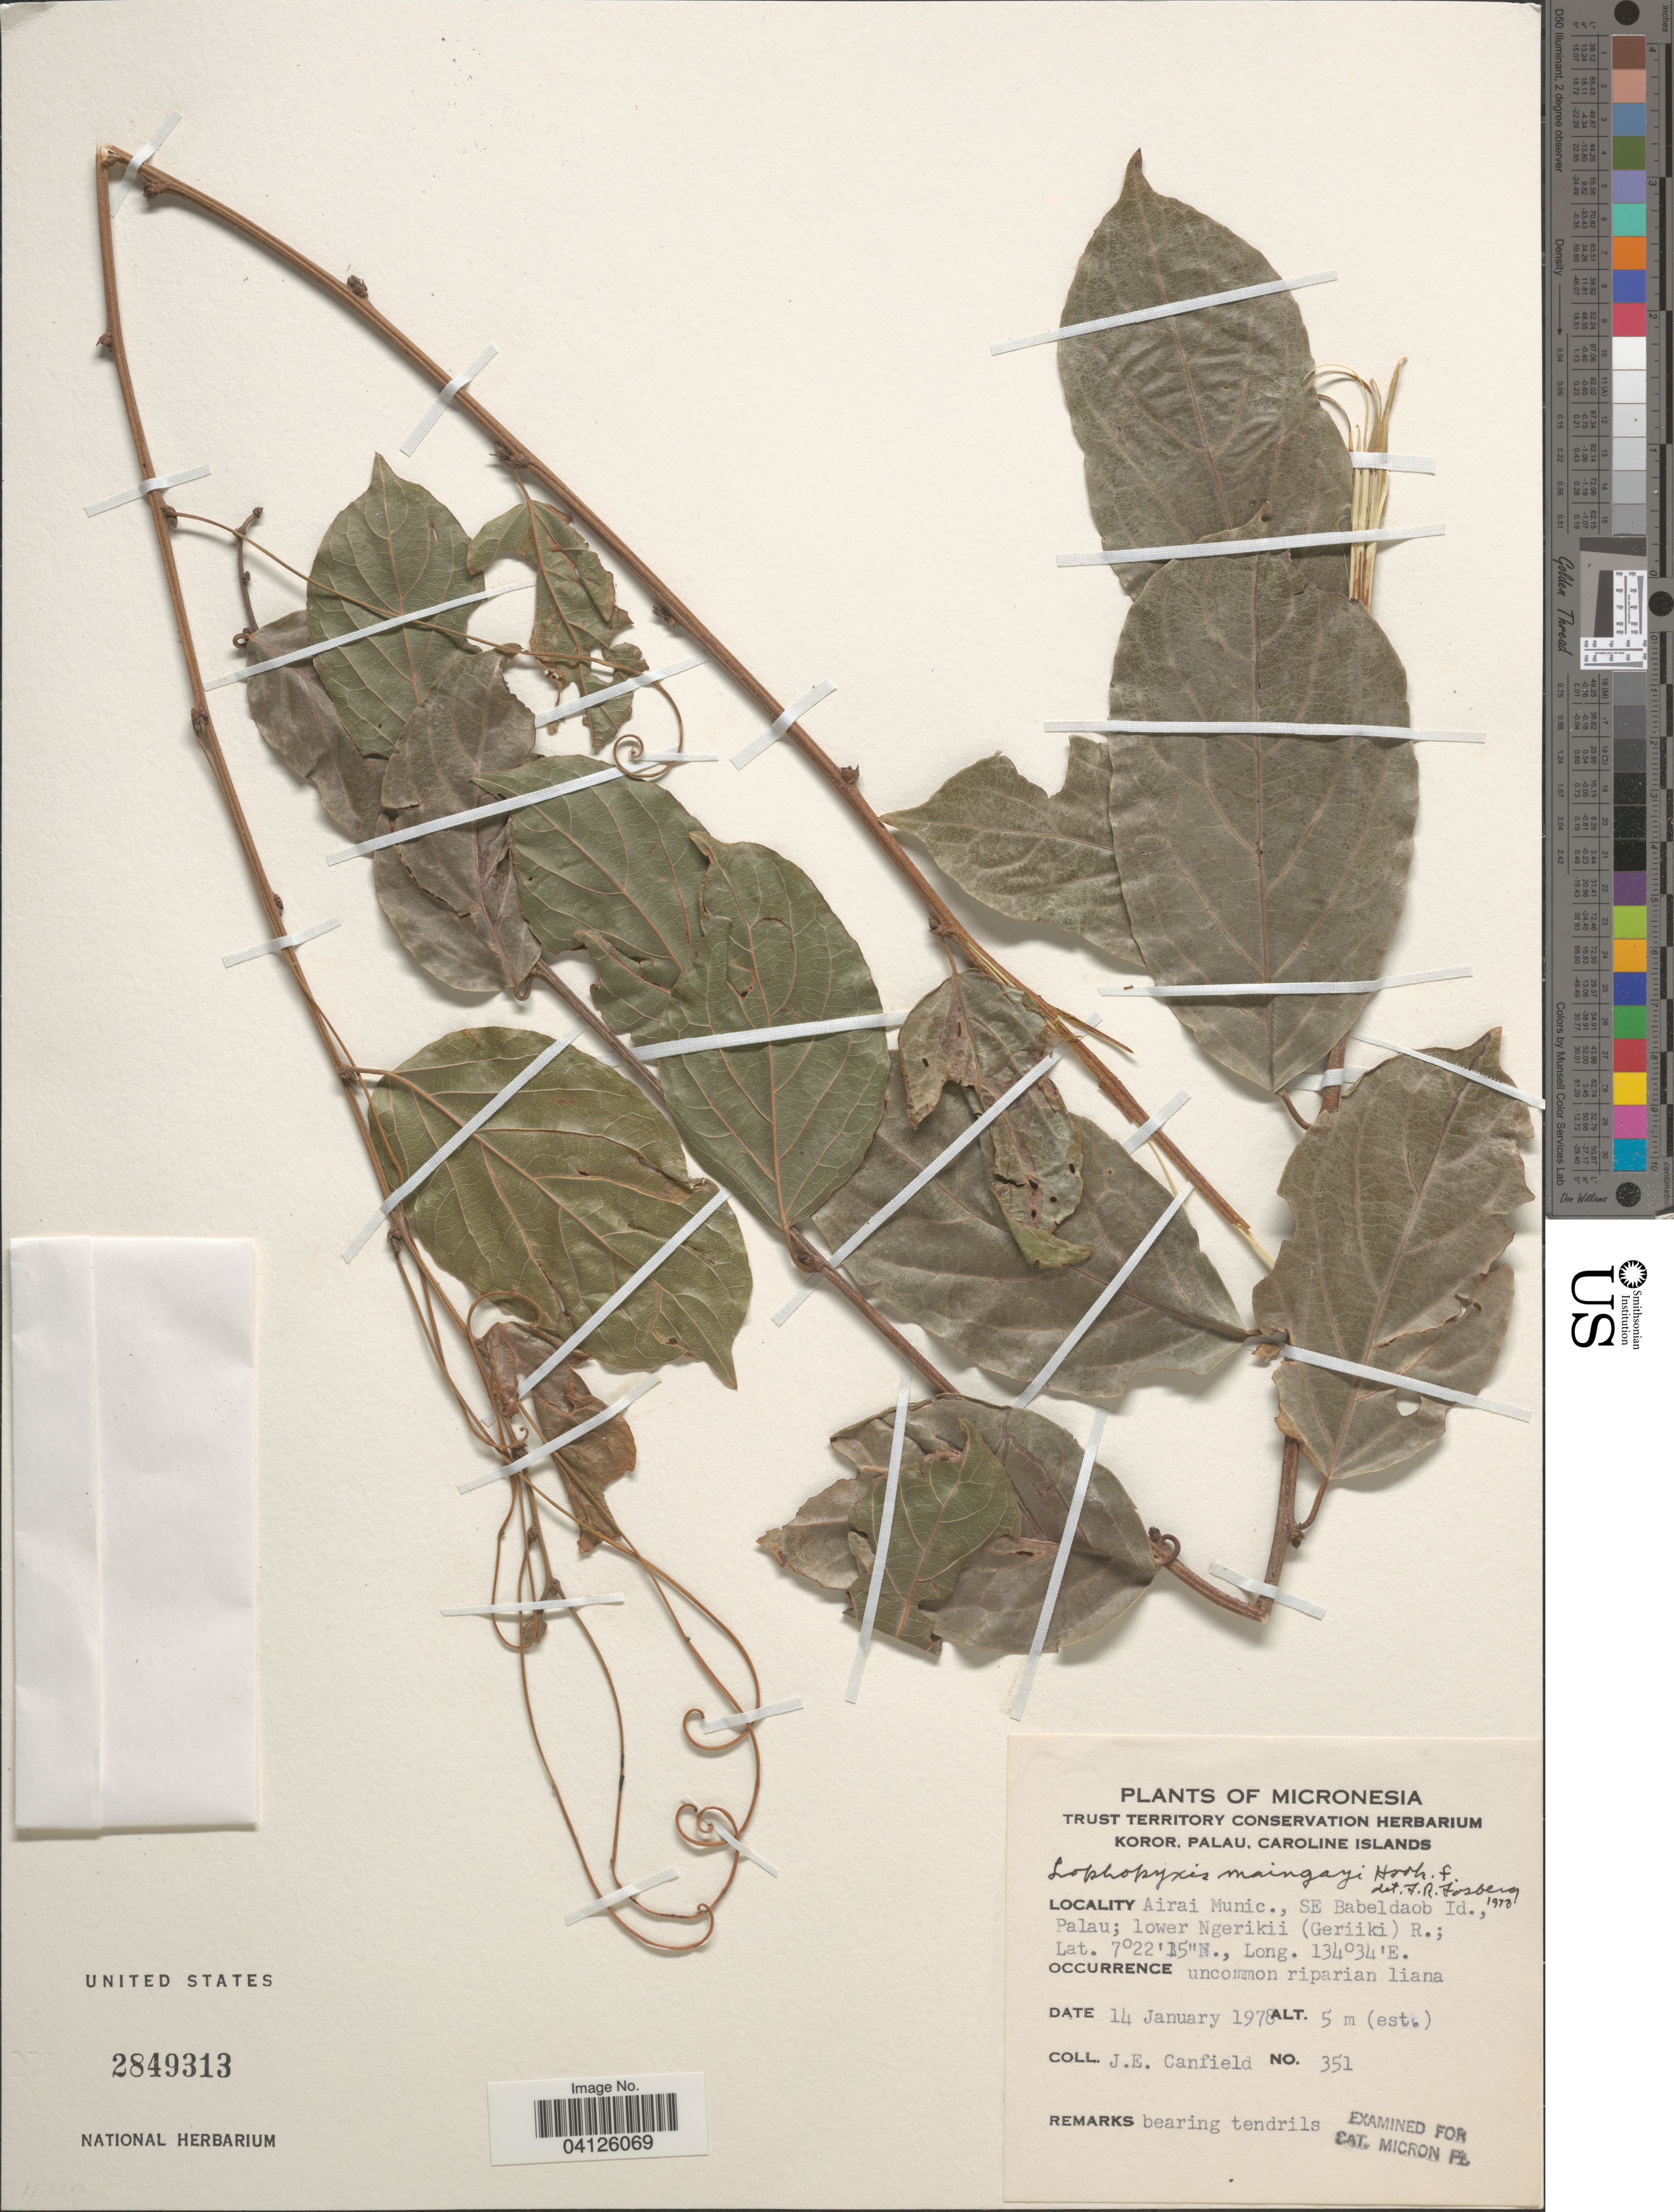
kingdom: Plantae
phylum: Tracheophyta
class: Magnoliopsida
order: Malpighiales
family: Lophopyxidaceae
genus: Lophopyxis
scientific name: Lophopyxis maingayi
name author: Hook. f.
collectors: J. E. Canfield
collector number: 351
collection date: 1978-01-14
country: Palau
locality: Micronesia. Airai Munic., SE Babeldaob Id., Palau; lower Ngerikii (Geriiki) R.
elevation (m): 5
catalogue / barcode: US 2849313